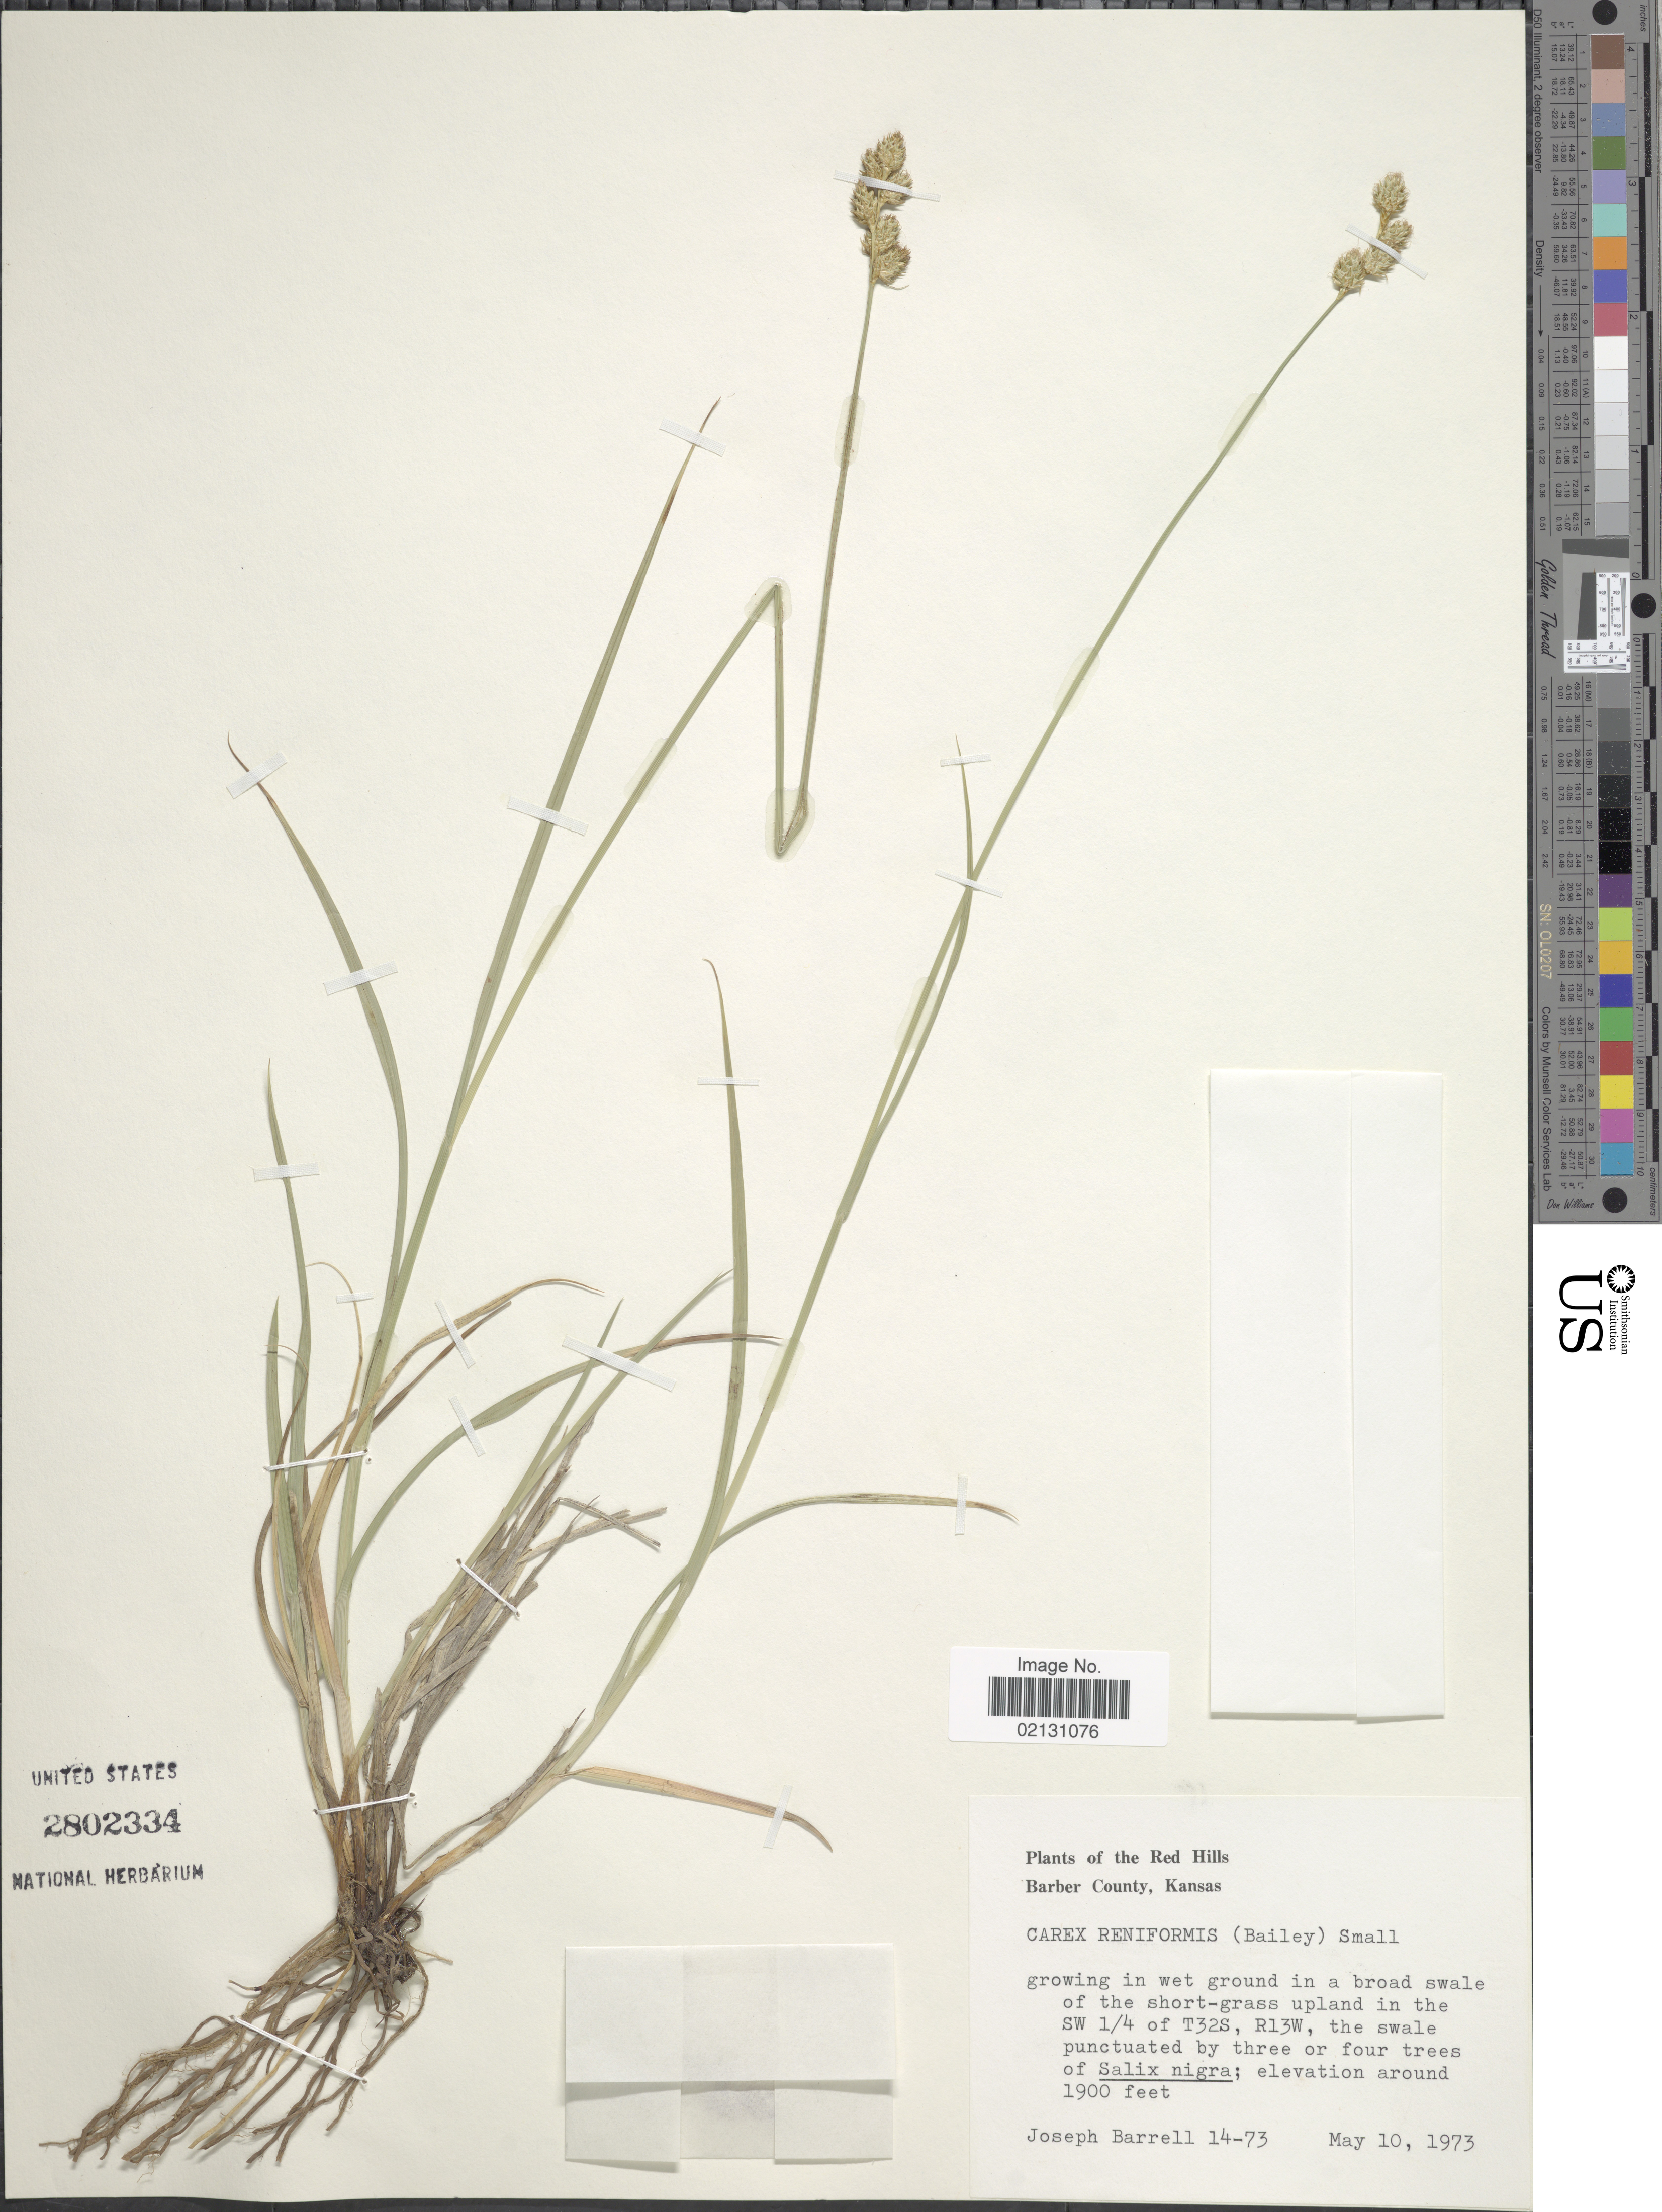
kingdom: Plantae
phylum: Tracheophyta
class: Liliopsida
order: Poales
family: Cyperaceae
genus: Carex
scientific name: Carex reniformis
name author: (L.H. Bailey) Small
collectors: J. Barrell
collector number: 14-73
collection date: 1973-05-10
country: United States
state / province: Kansas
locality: The Red Hills Barber County, growing in wet ground in a broad swale of the short-grass upland in the SW ¼ of T32S, R13W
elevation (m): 579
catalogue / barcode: US 2802334